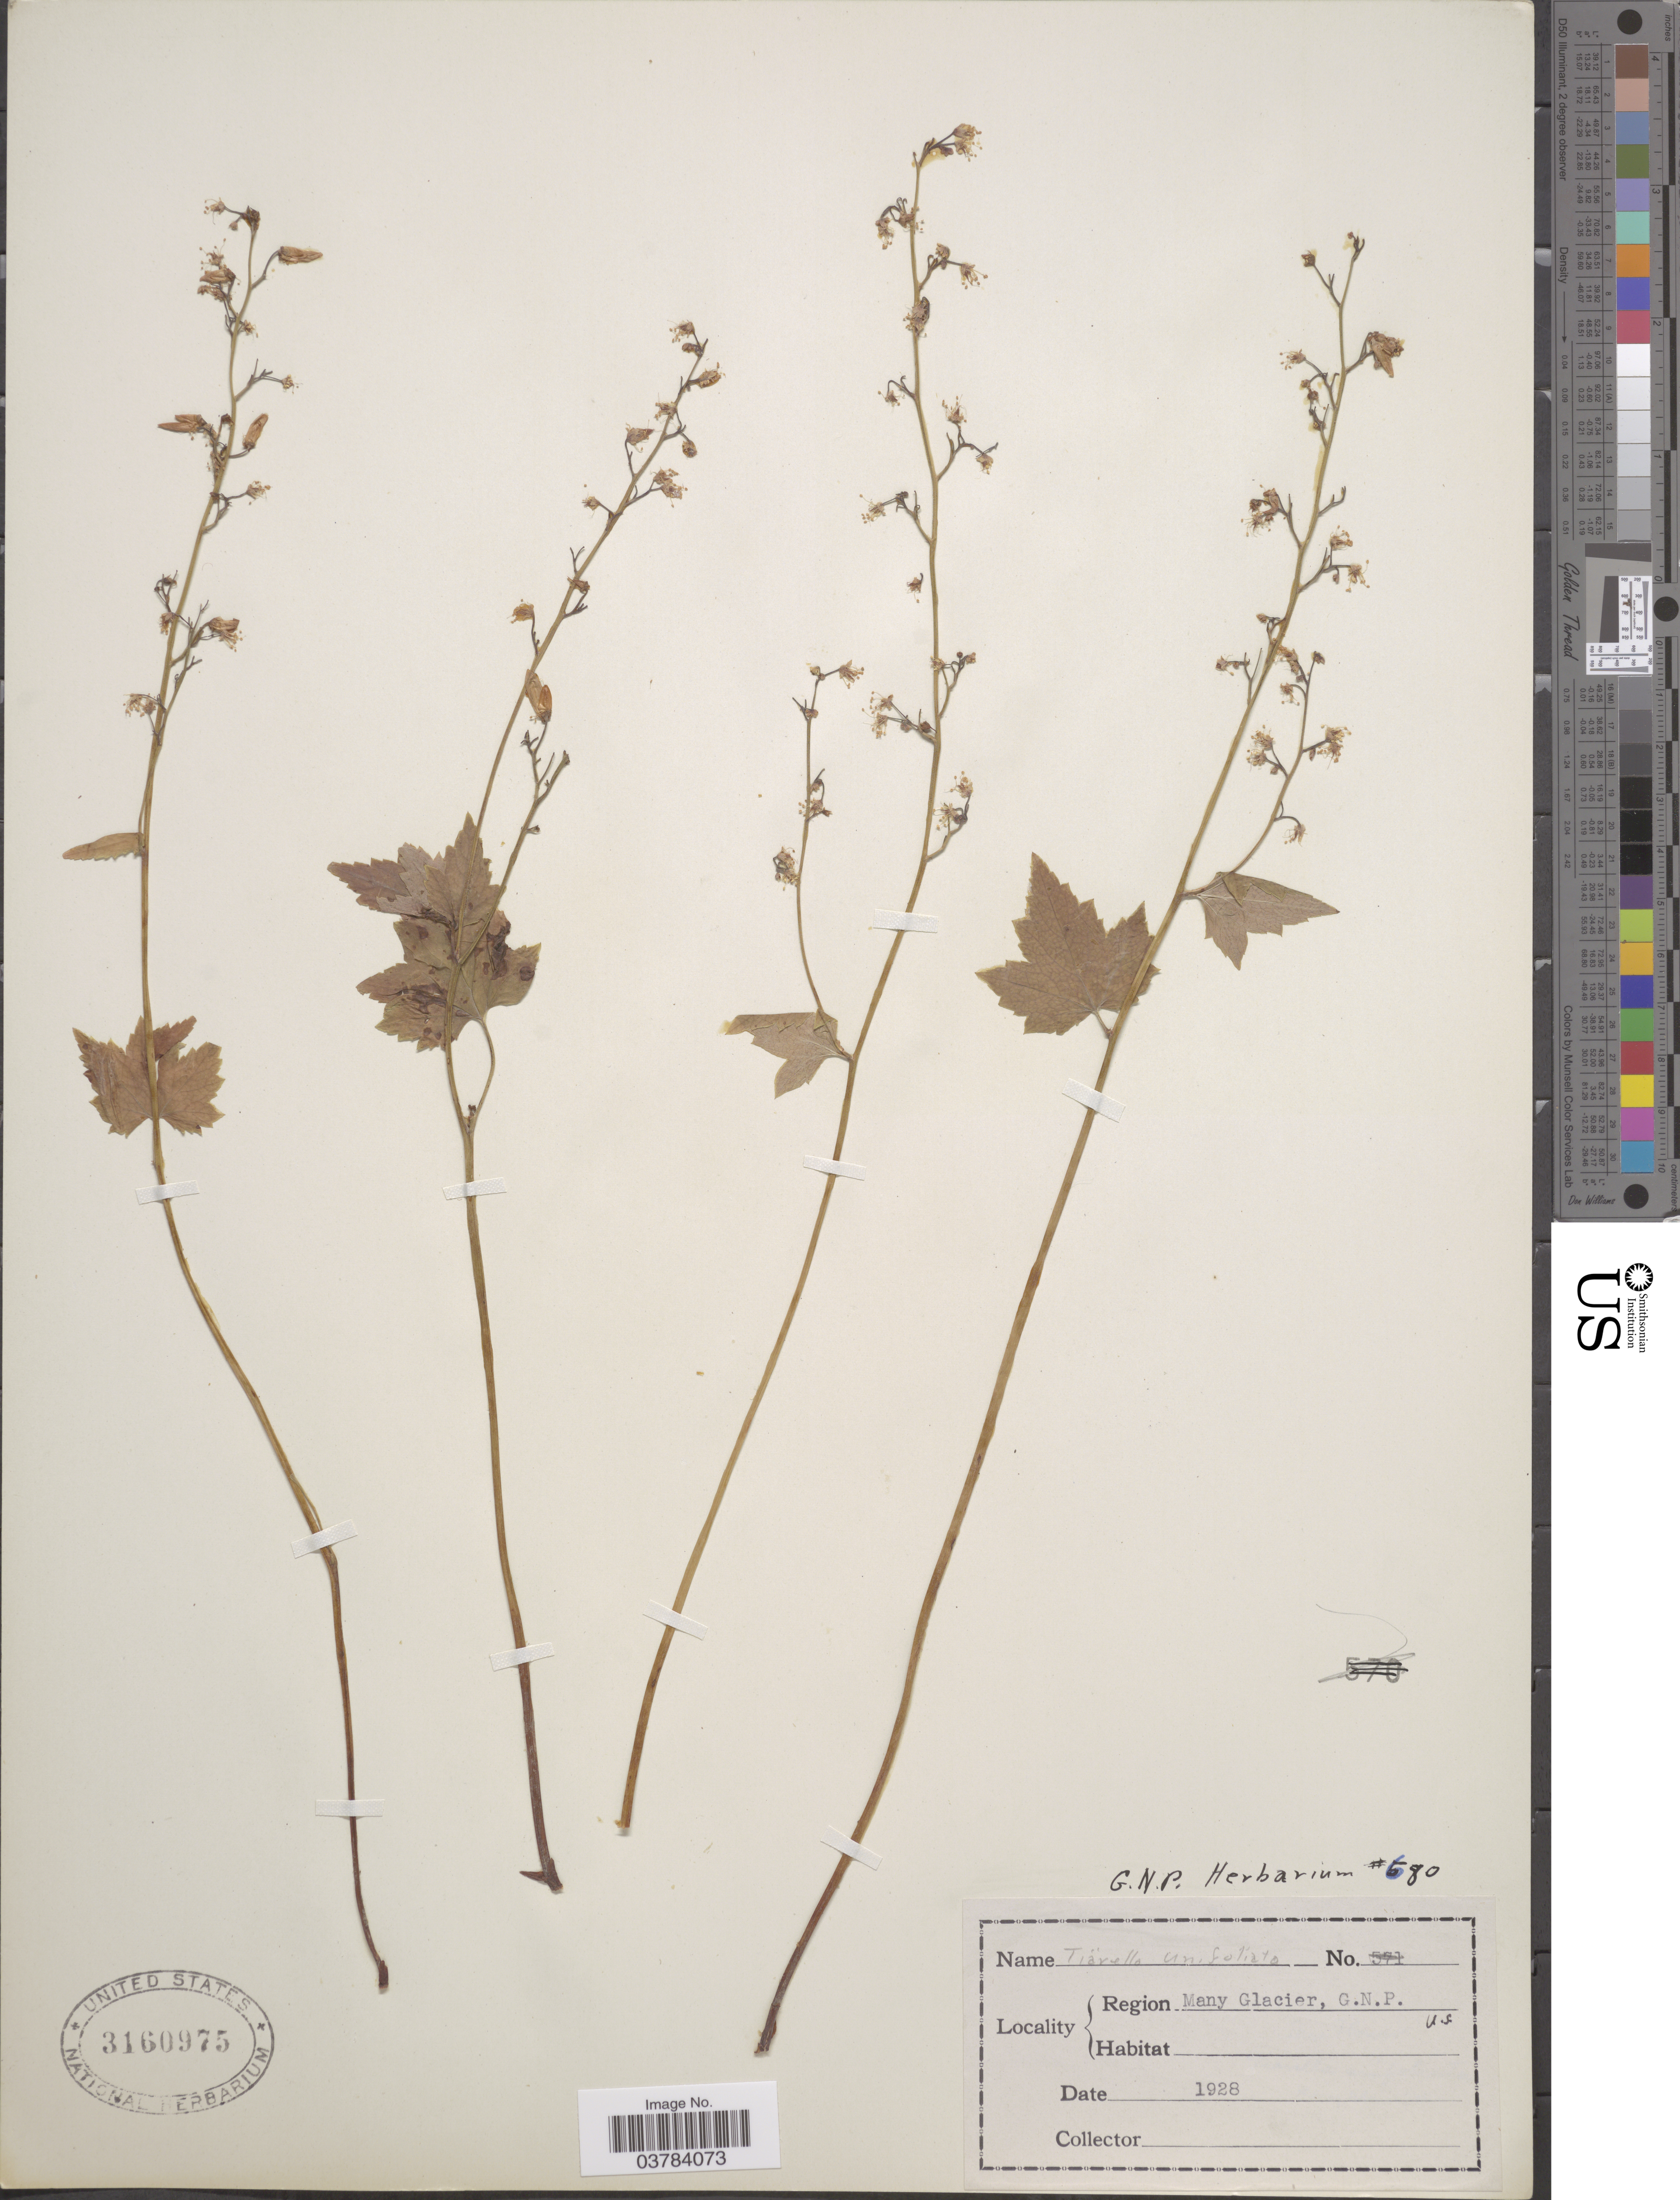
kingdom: Plantae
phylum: Tracheophyta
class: Magnoliopsida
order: Saxifragales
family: Saxifragaceae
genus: Tiarella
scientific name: Tiarella unifoliata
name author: Hook.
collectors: ex herb. G. N. P.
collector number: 680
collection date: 1928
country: United States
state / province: Montana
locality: Region Many Glacier, G.N.P. U.S.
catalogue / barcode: US 3160975